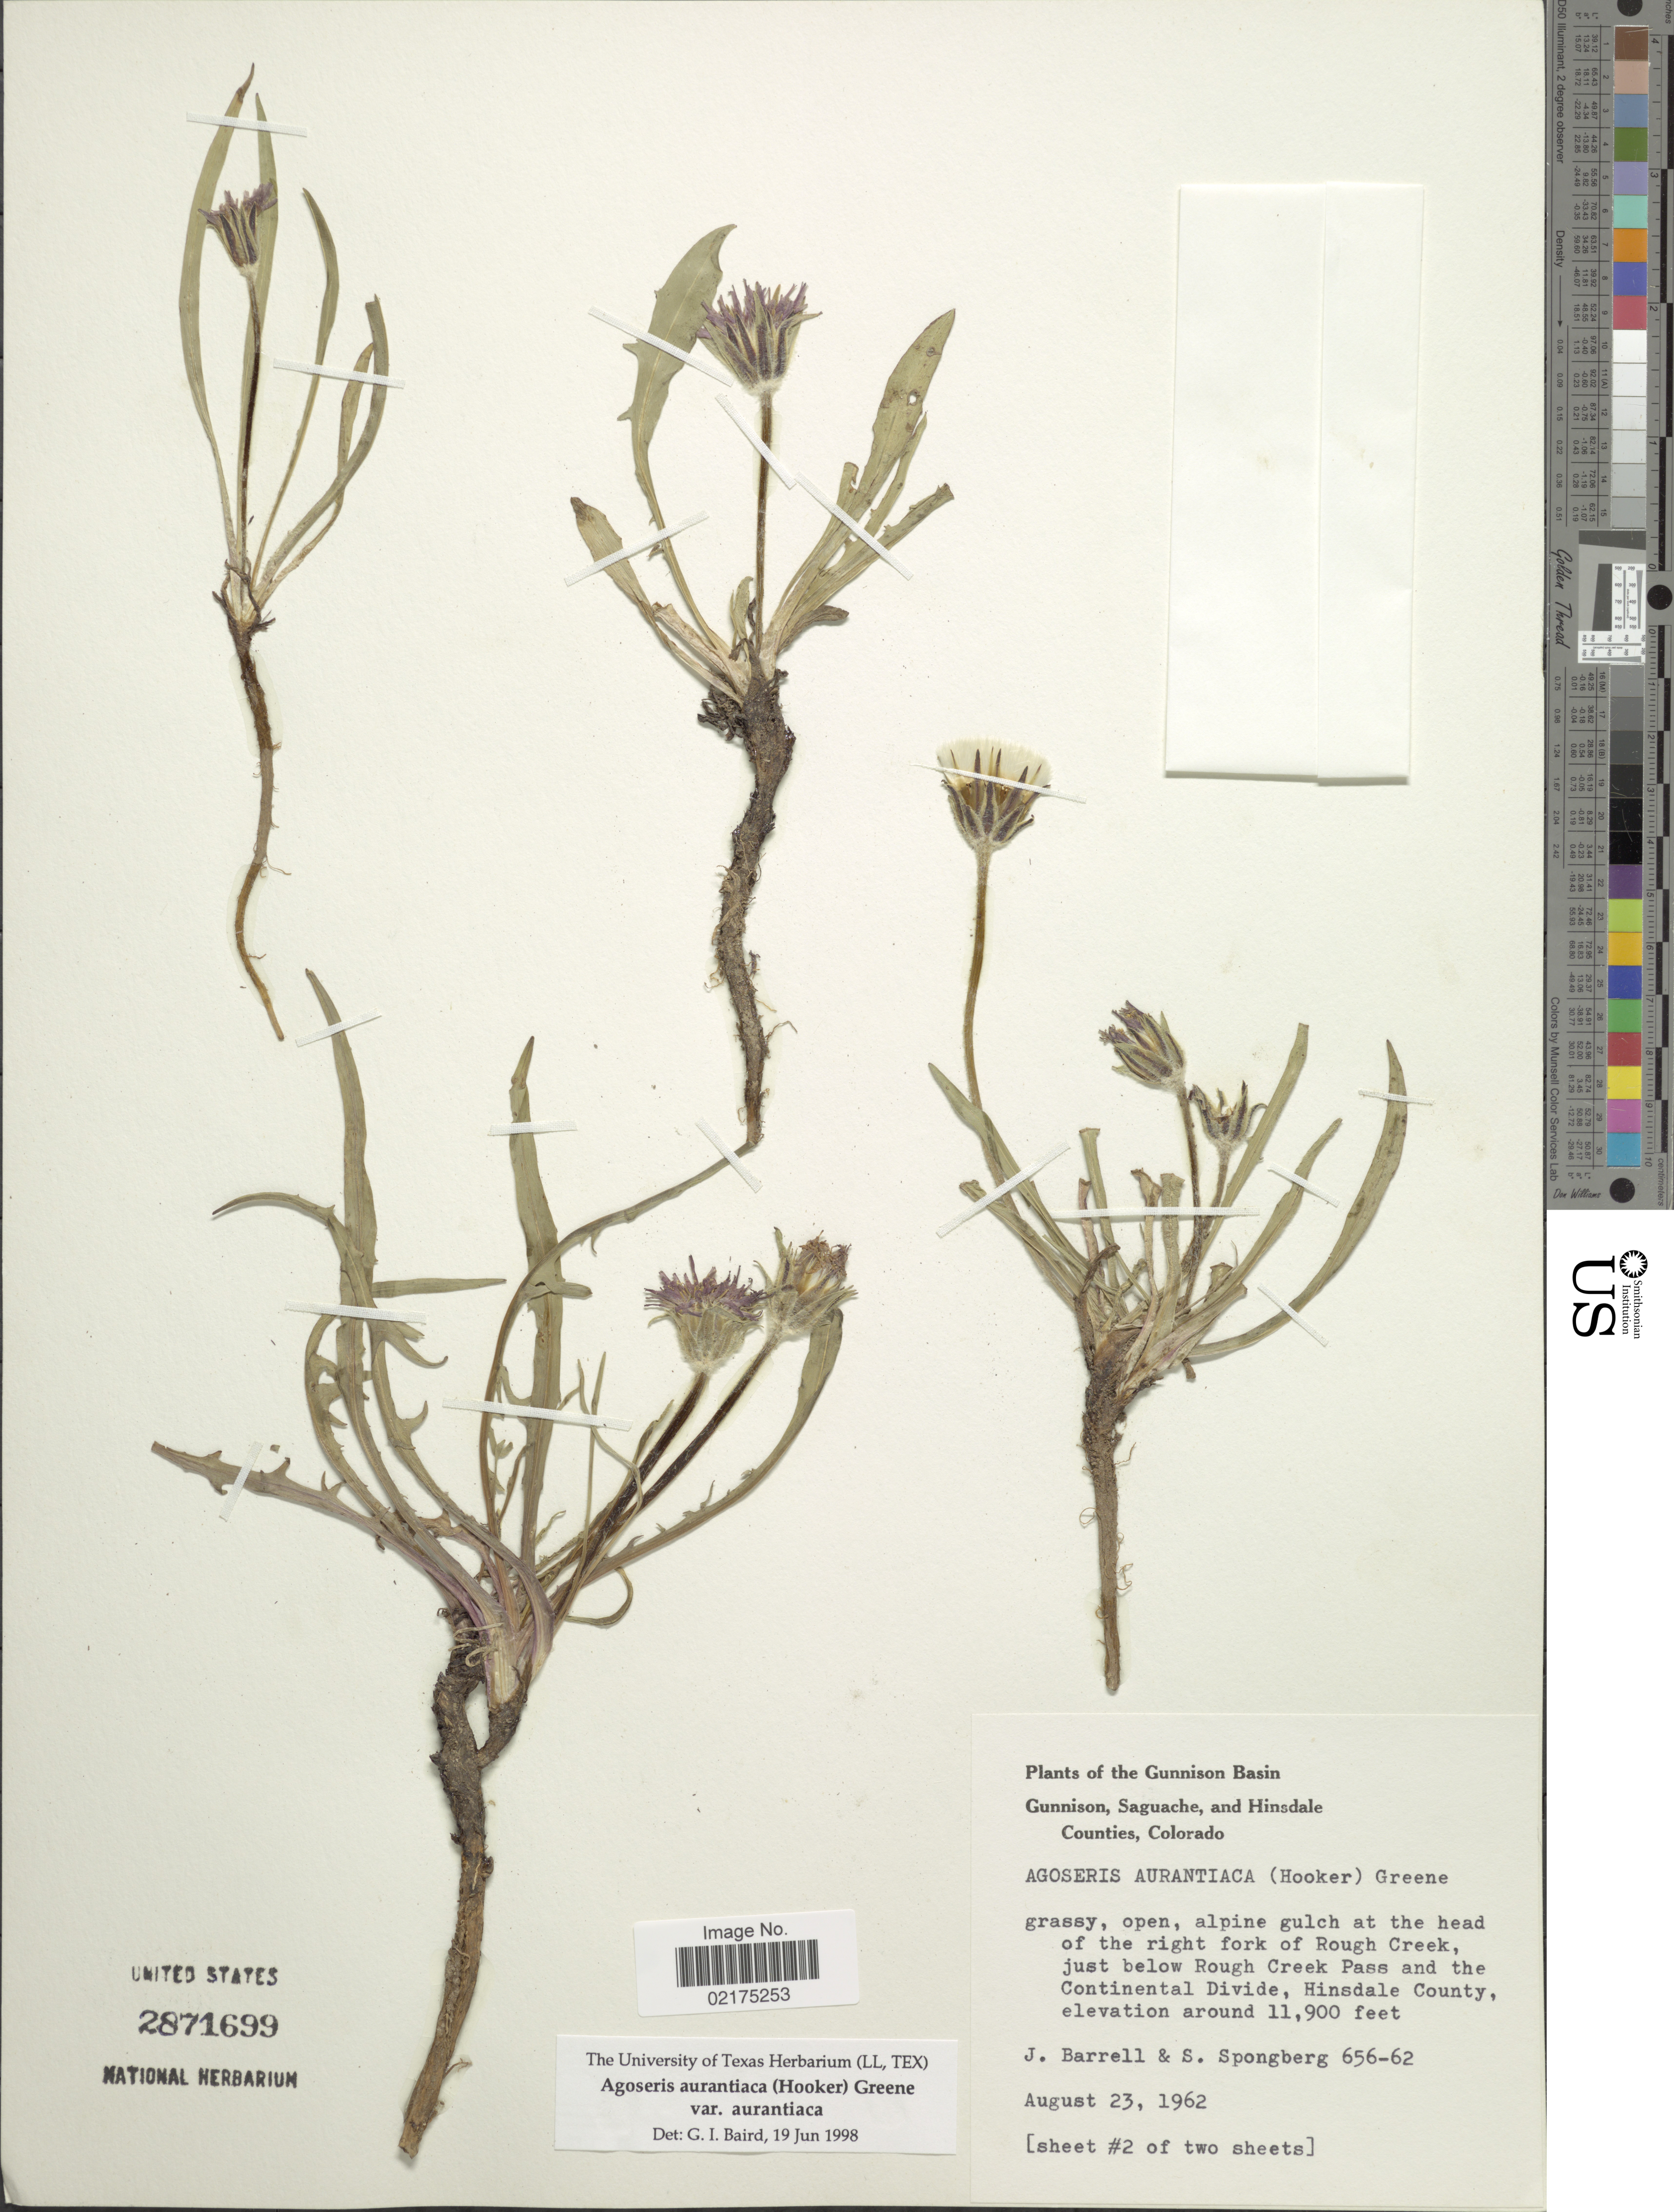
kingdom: Plantae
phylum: Tracheophyta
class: Magnoliopsida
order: Asterales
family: Asteraceae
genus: Agoseris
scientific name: Agoseris aurantiaca var. aurantiaca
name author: (Hook.) Greene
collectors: J. Barrell & S. A.Spongberg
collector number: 656-62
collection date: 1962-08-23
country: United States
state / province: Colorado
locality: Gunnison Basin, Gunnison, Saguache, and Hinsdale Counties, alpine gulch at the head of the right fork of Rough Creek, just below Rough Creek Pass and the Continental Divide, Hinsdale County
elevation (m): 3627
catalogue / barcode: US 2871699